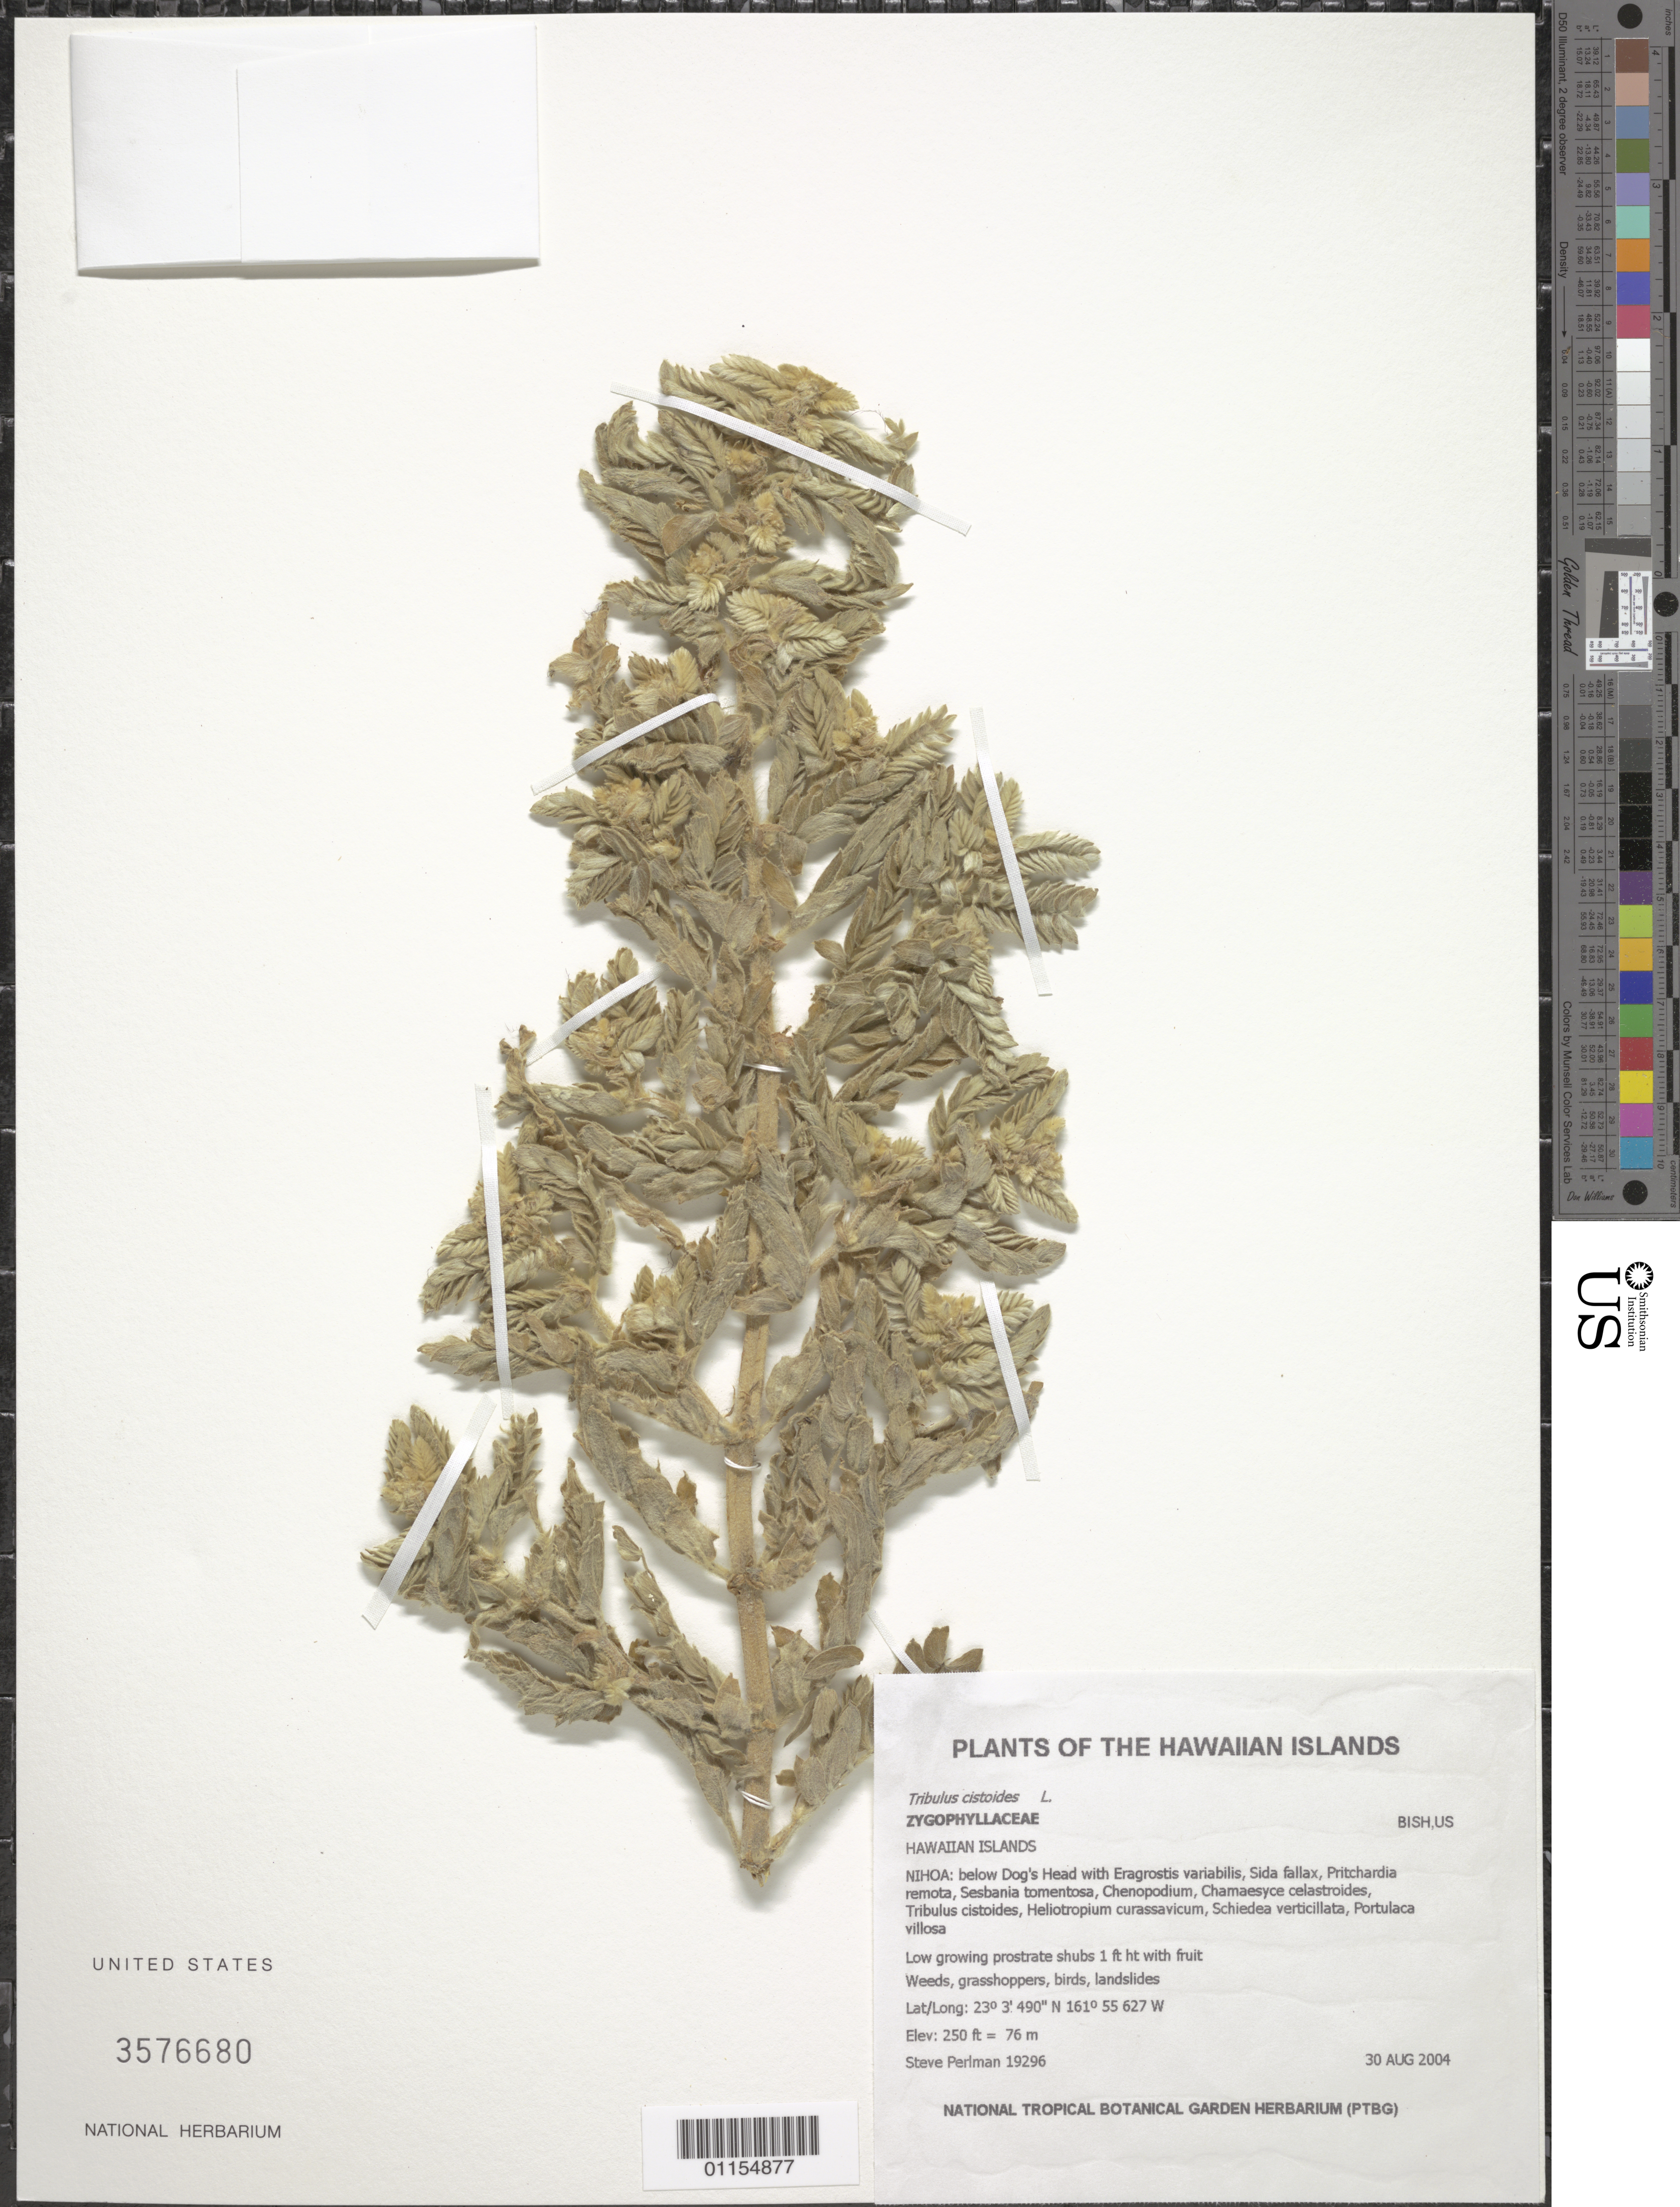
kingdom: Plantae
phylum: Tracheophyta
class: Magnoliopsida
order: Zygophyllales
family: Zygophyllaceae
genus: Tribulus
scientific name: Tribulus cistoides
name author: L.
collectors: S. P. Perlman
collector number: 19296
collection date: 2004-08-30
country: United States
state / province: Hawaii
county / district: Honolulu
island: Nihoa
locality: below Dog's Head.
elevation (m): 76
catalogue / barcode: US 3576680